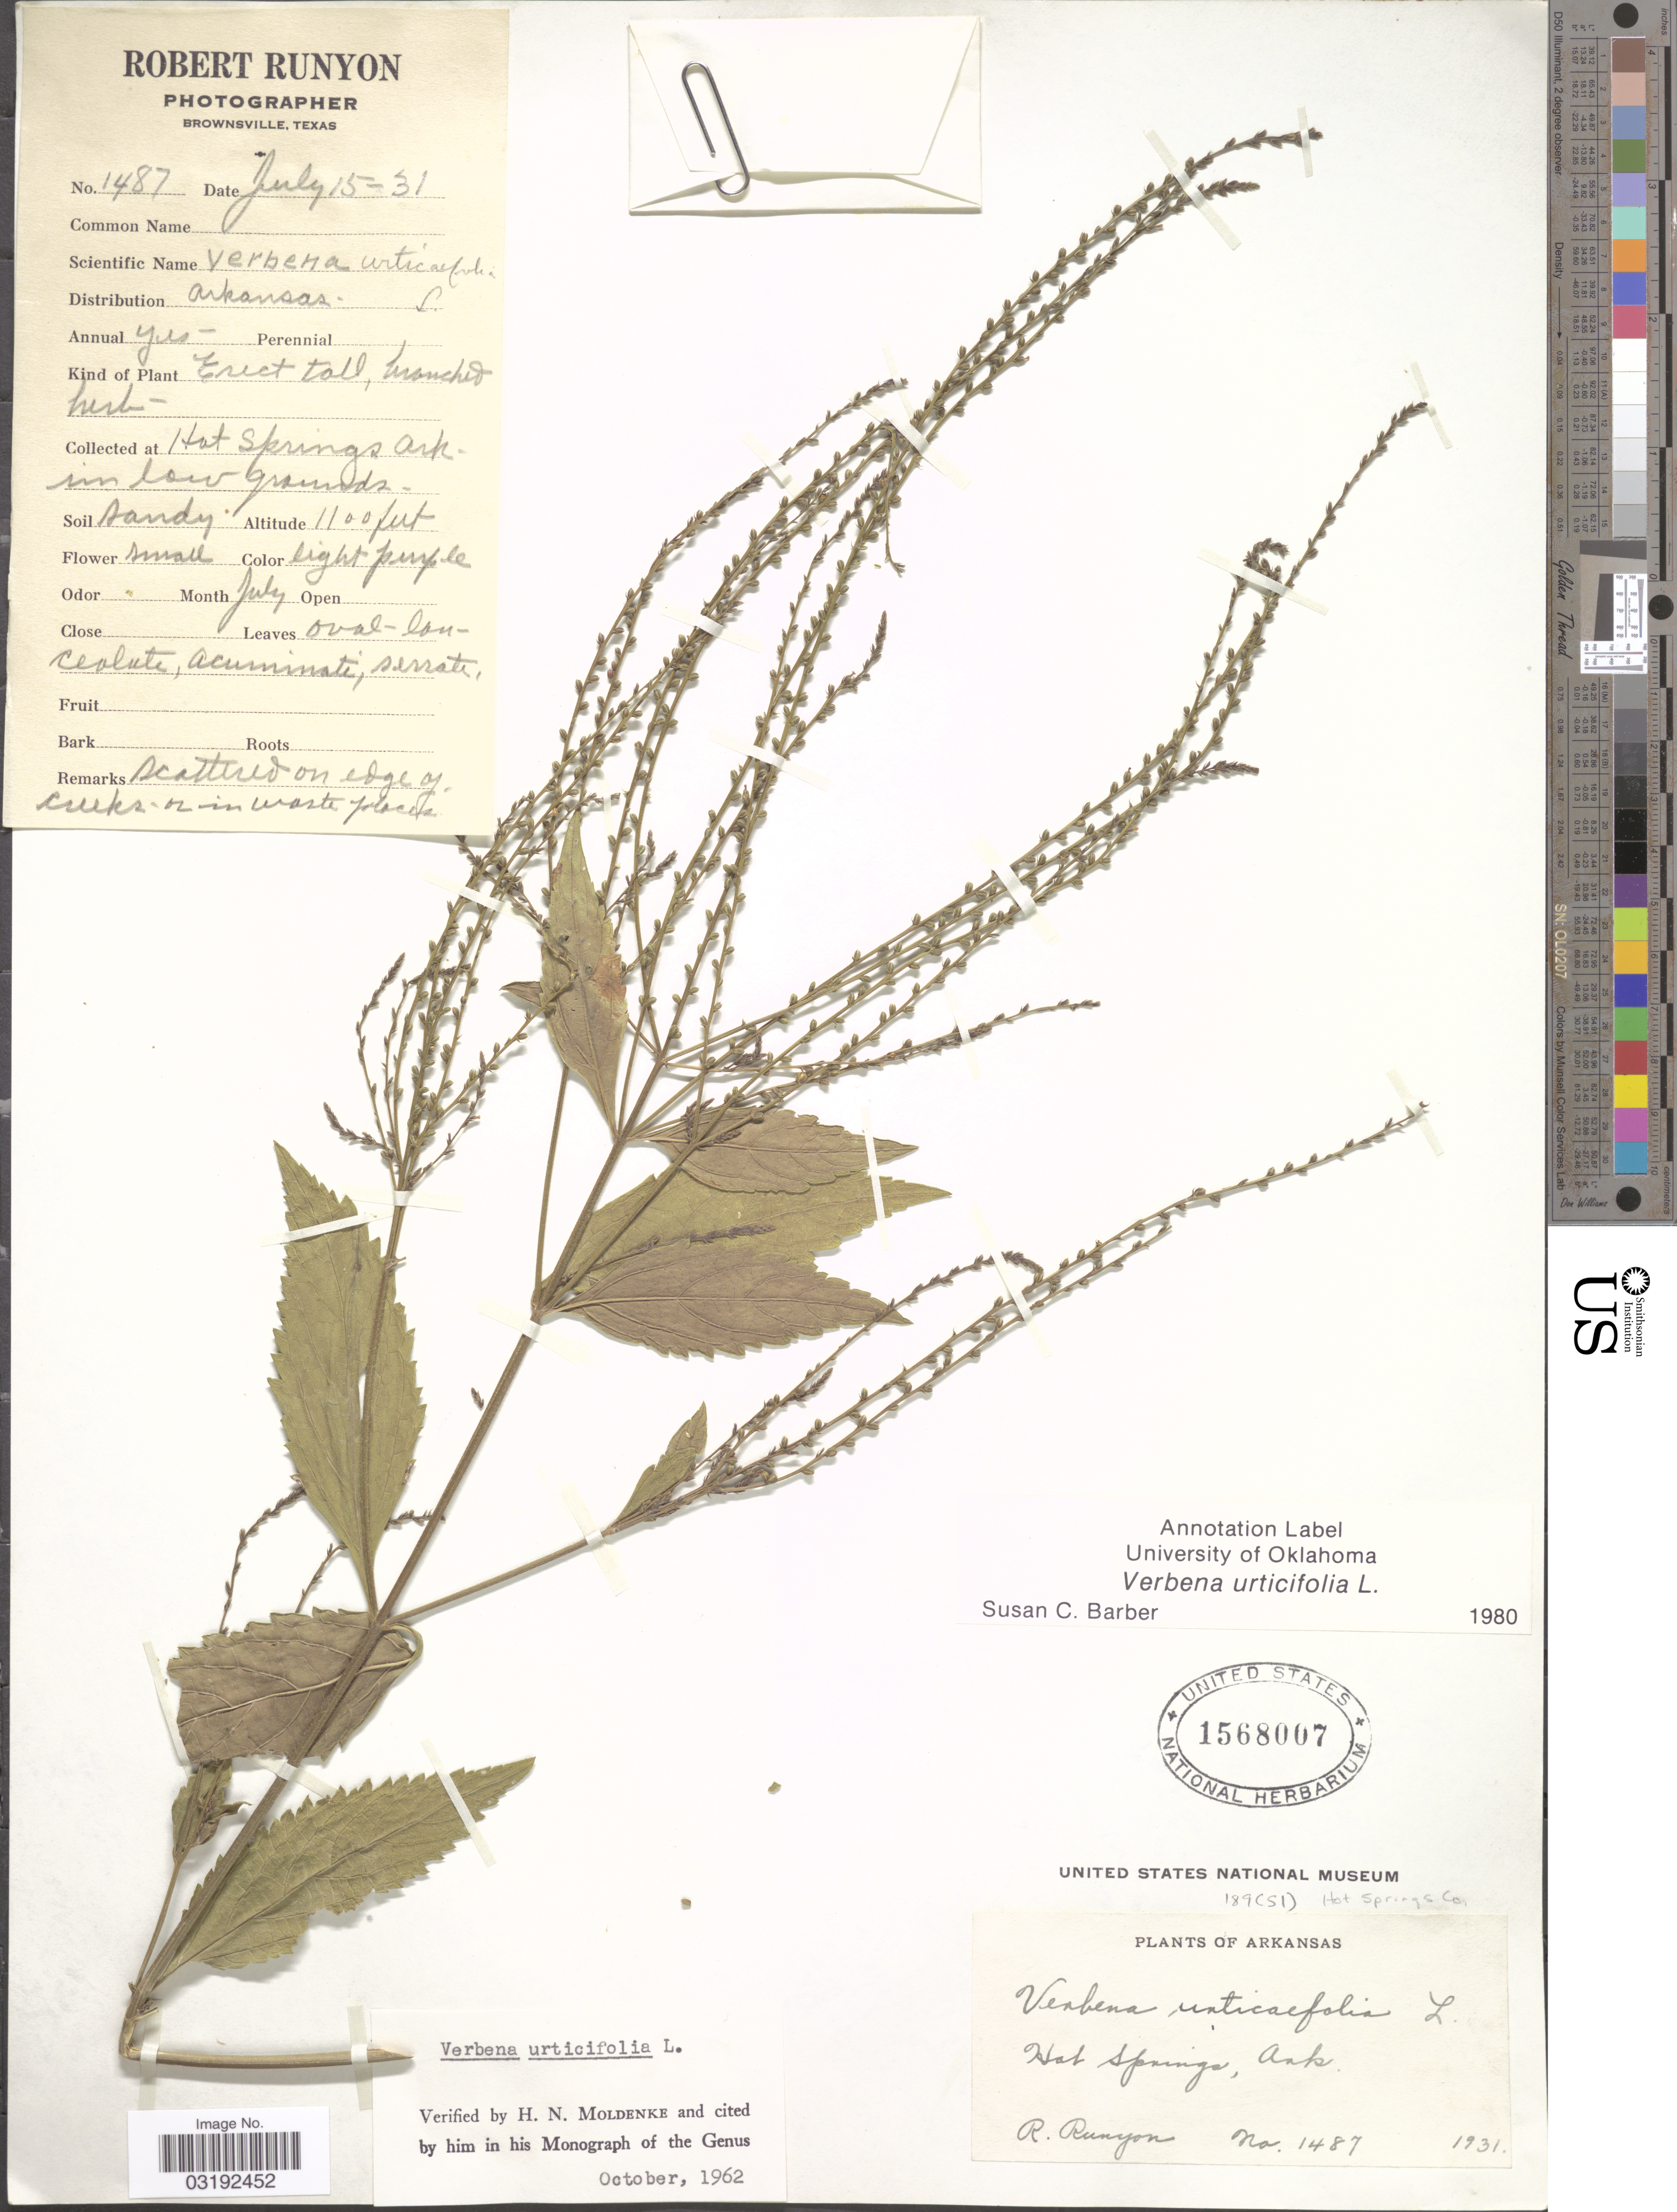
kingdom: Plantae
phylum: Tracheophyta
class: Magnoliopsida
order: Lamiales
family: Verbenaceae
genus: Verbena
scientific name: Verbena urticifolia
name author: L.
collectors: R. Runyon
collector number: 1487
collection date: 1931-07-15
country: United States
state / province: Arkansas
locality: Hot Springs, Hot Springs Co.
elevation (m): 335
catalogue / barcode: US 1568007